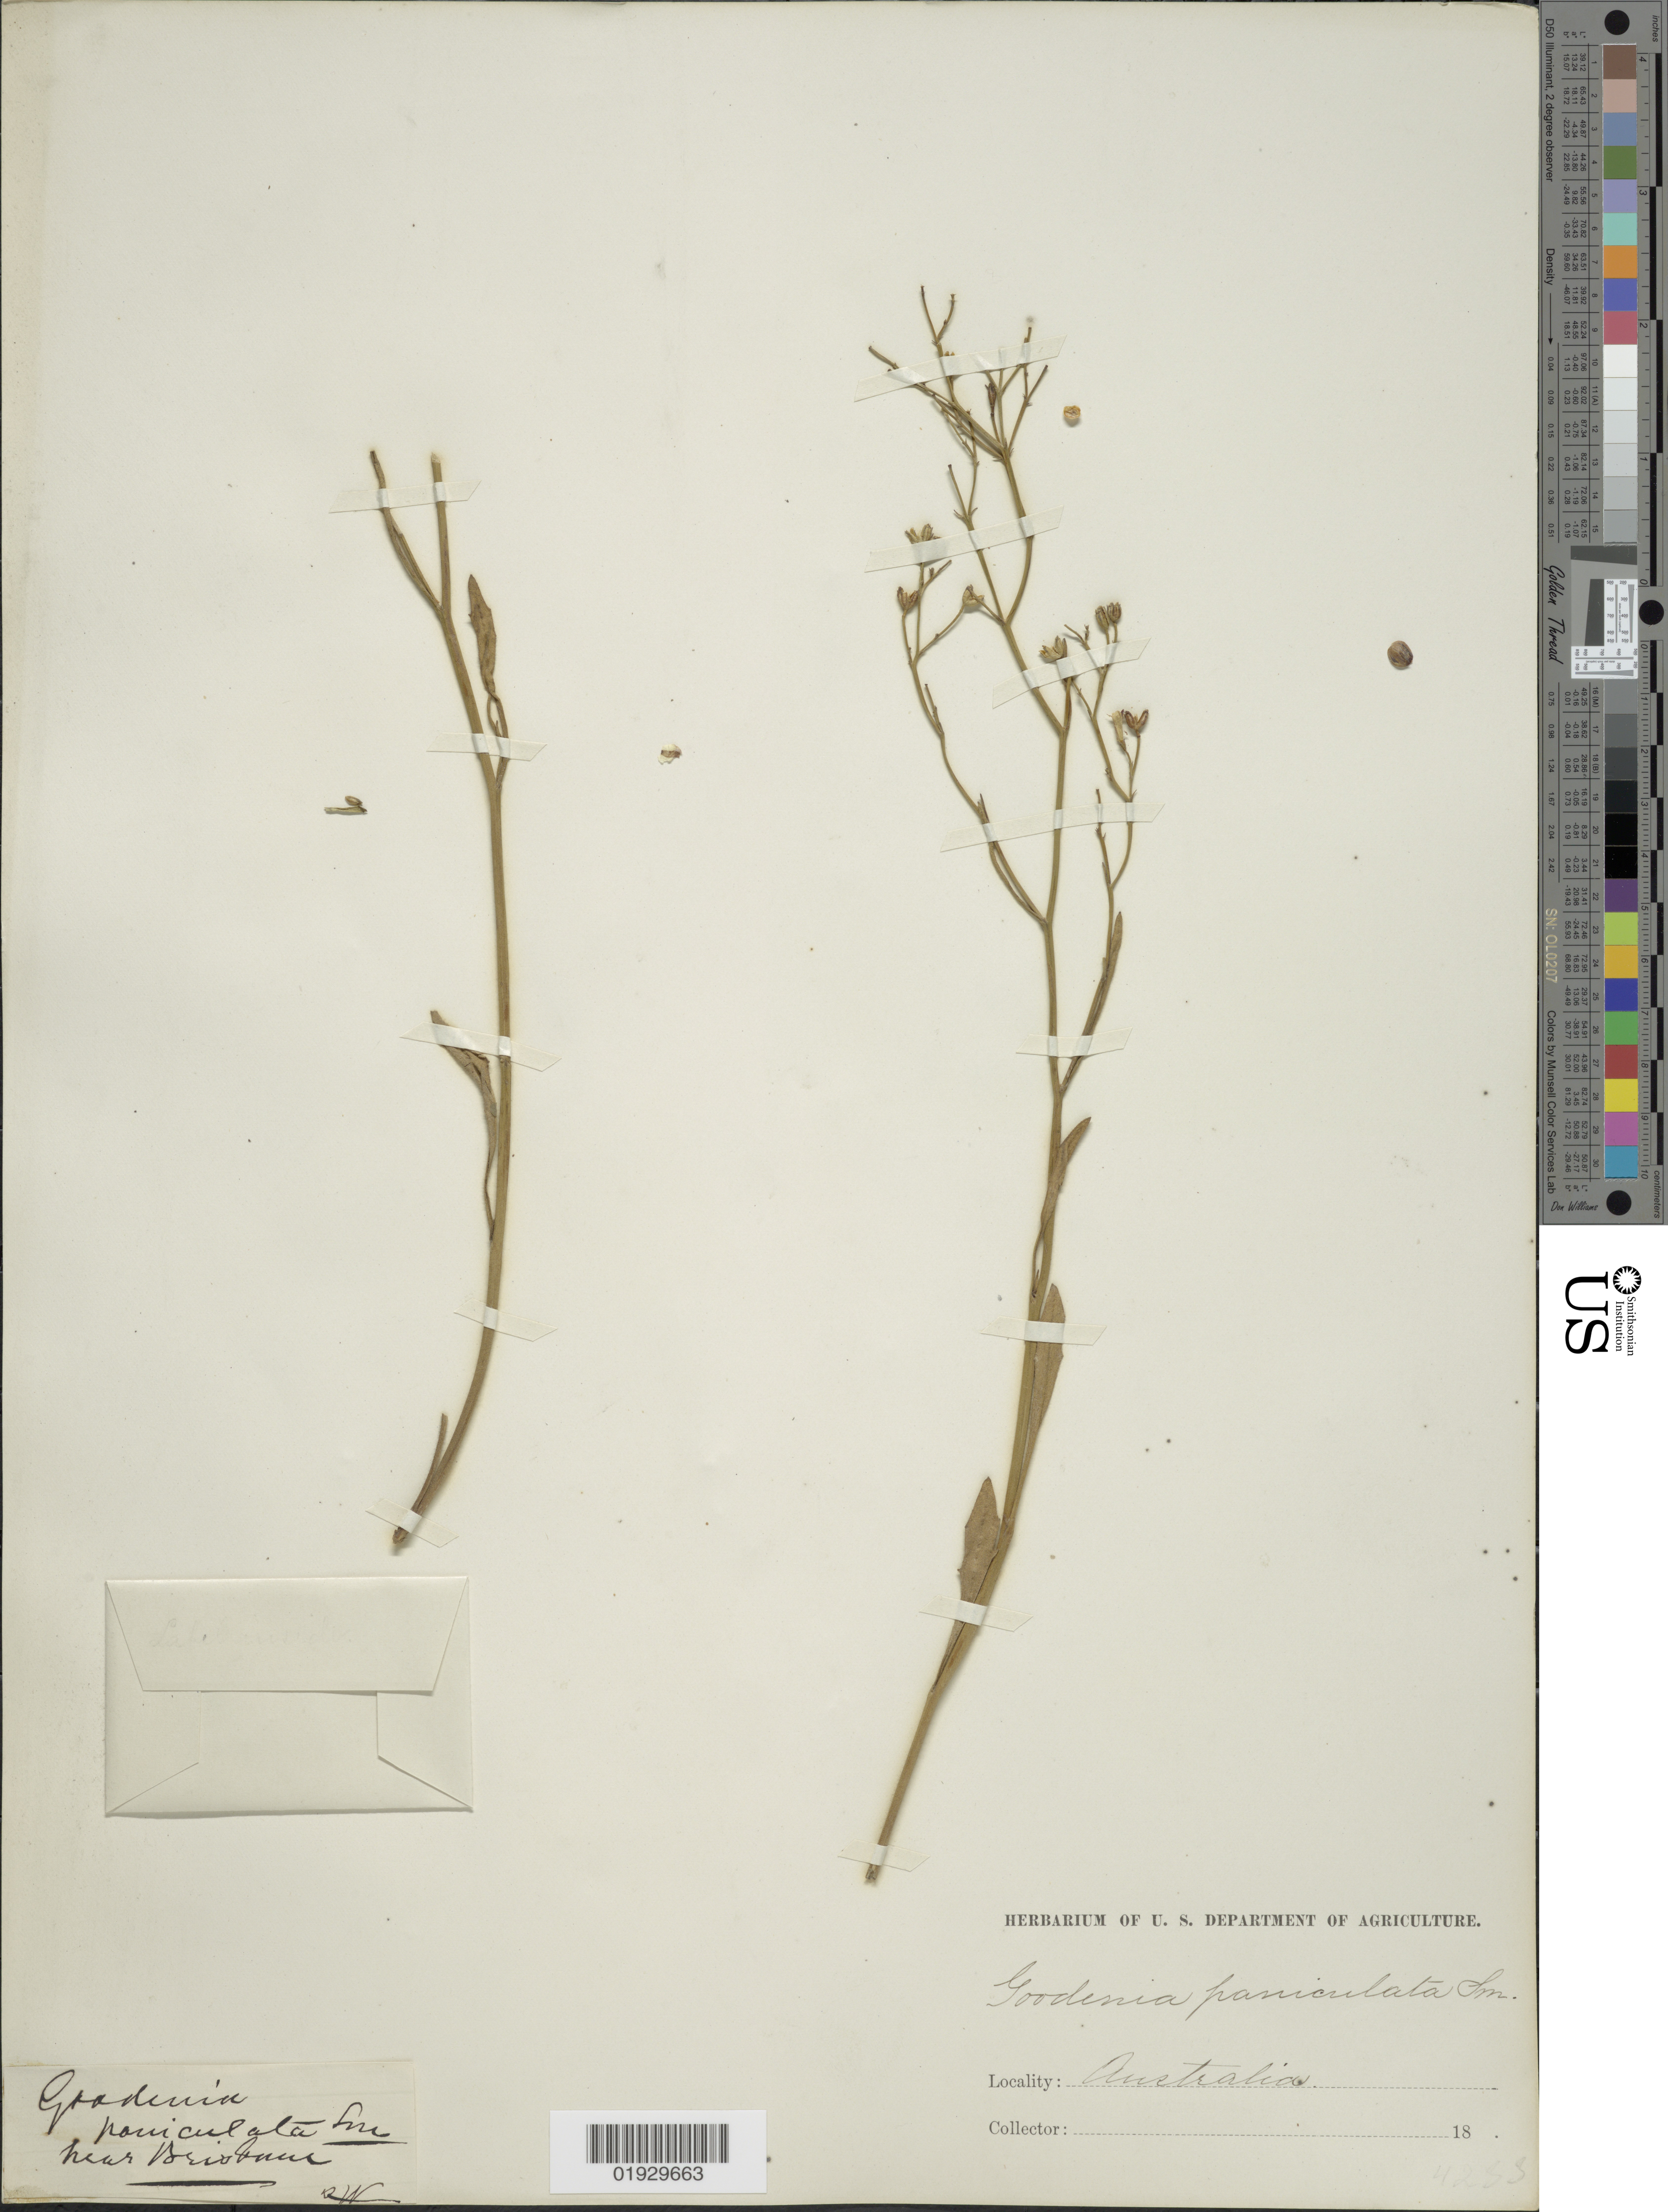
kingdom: Plantae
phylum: Tracheophyta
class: Magnoliopsida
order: Asterales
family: Goodeniaceae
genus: Goodenia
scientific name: Goodenia paniculata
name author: L.S. Sm.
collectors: U.S. Department of Agriculture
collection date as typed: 18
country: Australia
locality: Near Brisbane.